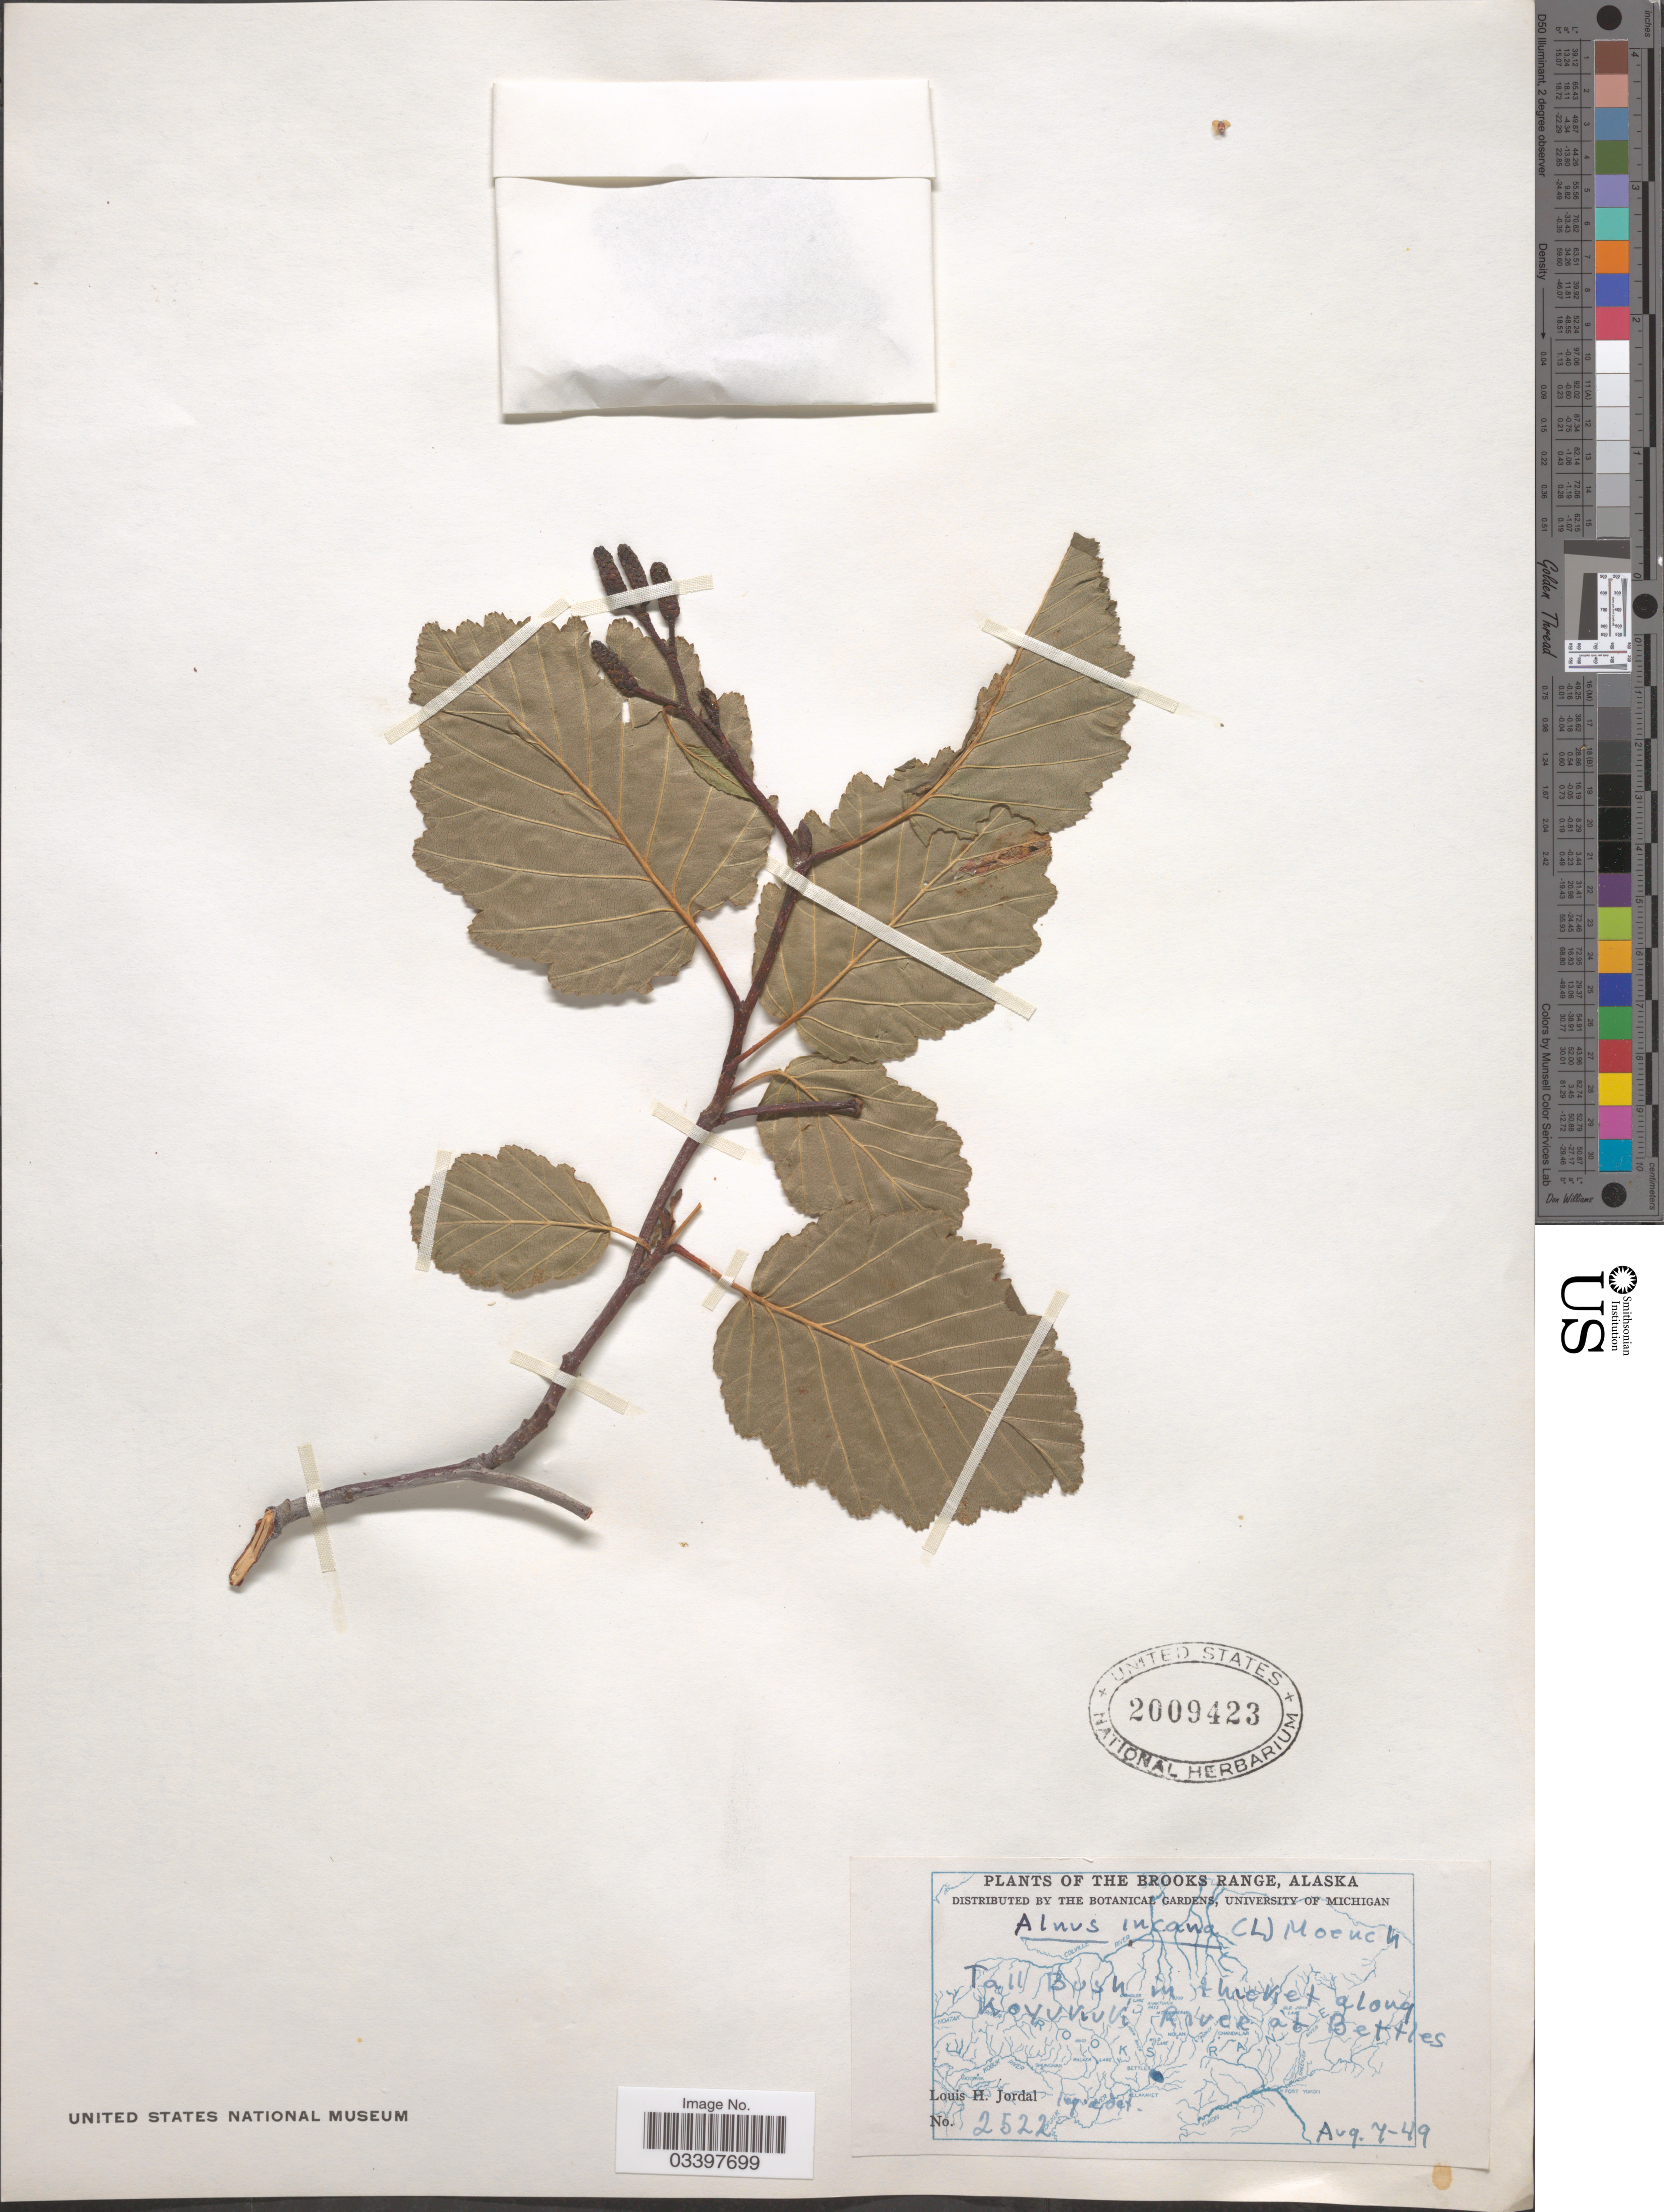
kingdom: Plantae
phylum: Tracheophyta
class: Magnoliopsida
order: Fagales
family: Betulaceae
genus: Alnus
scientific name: Alnus incana subsp. rugosa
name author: (Du Roi) R.T. Clausen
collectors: L. Jordal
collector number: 2522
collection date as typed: Transcribed d/m/y: 7/8/49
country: United States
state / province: Alaska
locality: The Brooks Range. Tall bush in thicket along Koyukuk River at Bettles.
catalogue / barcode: US 2009423